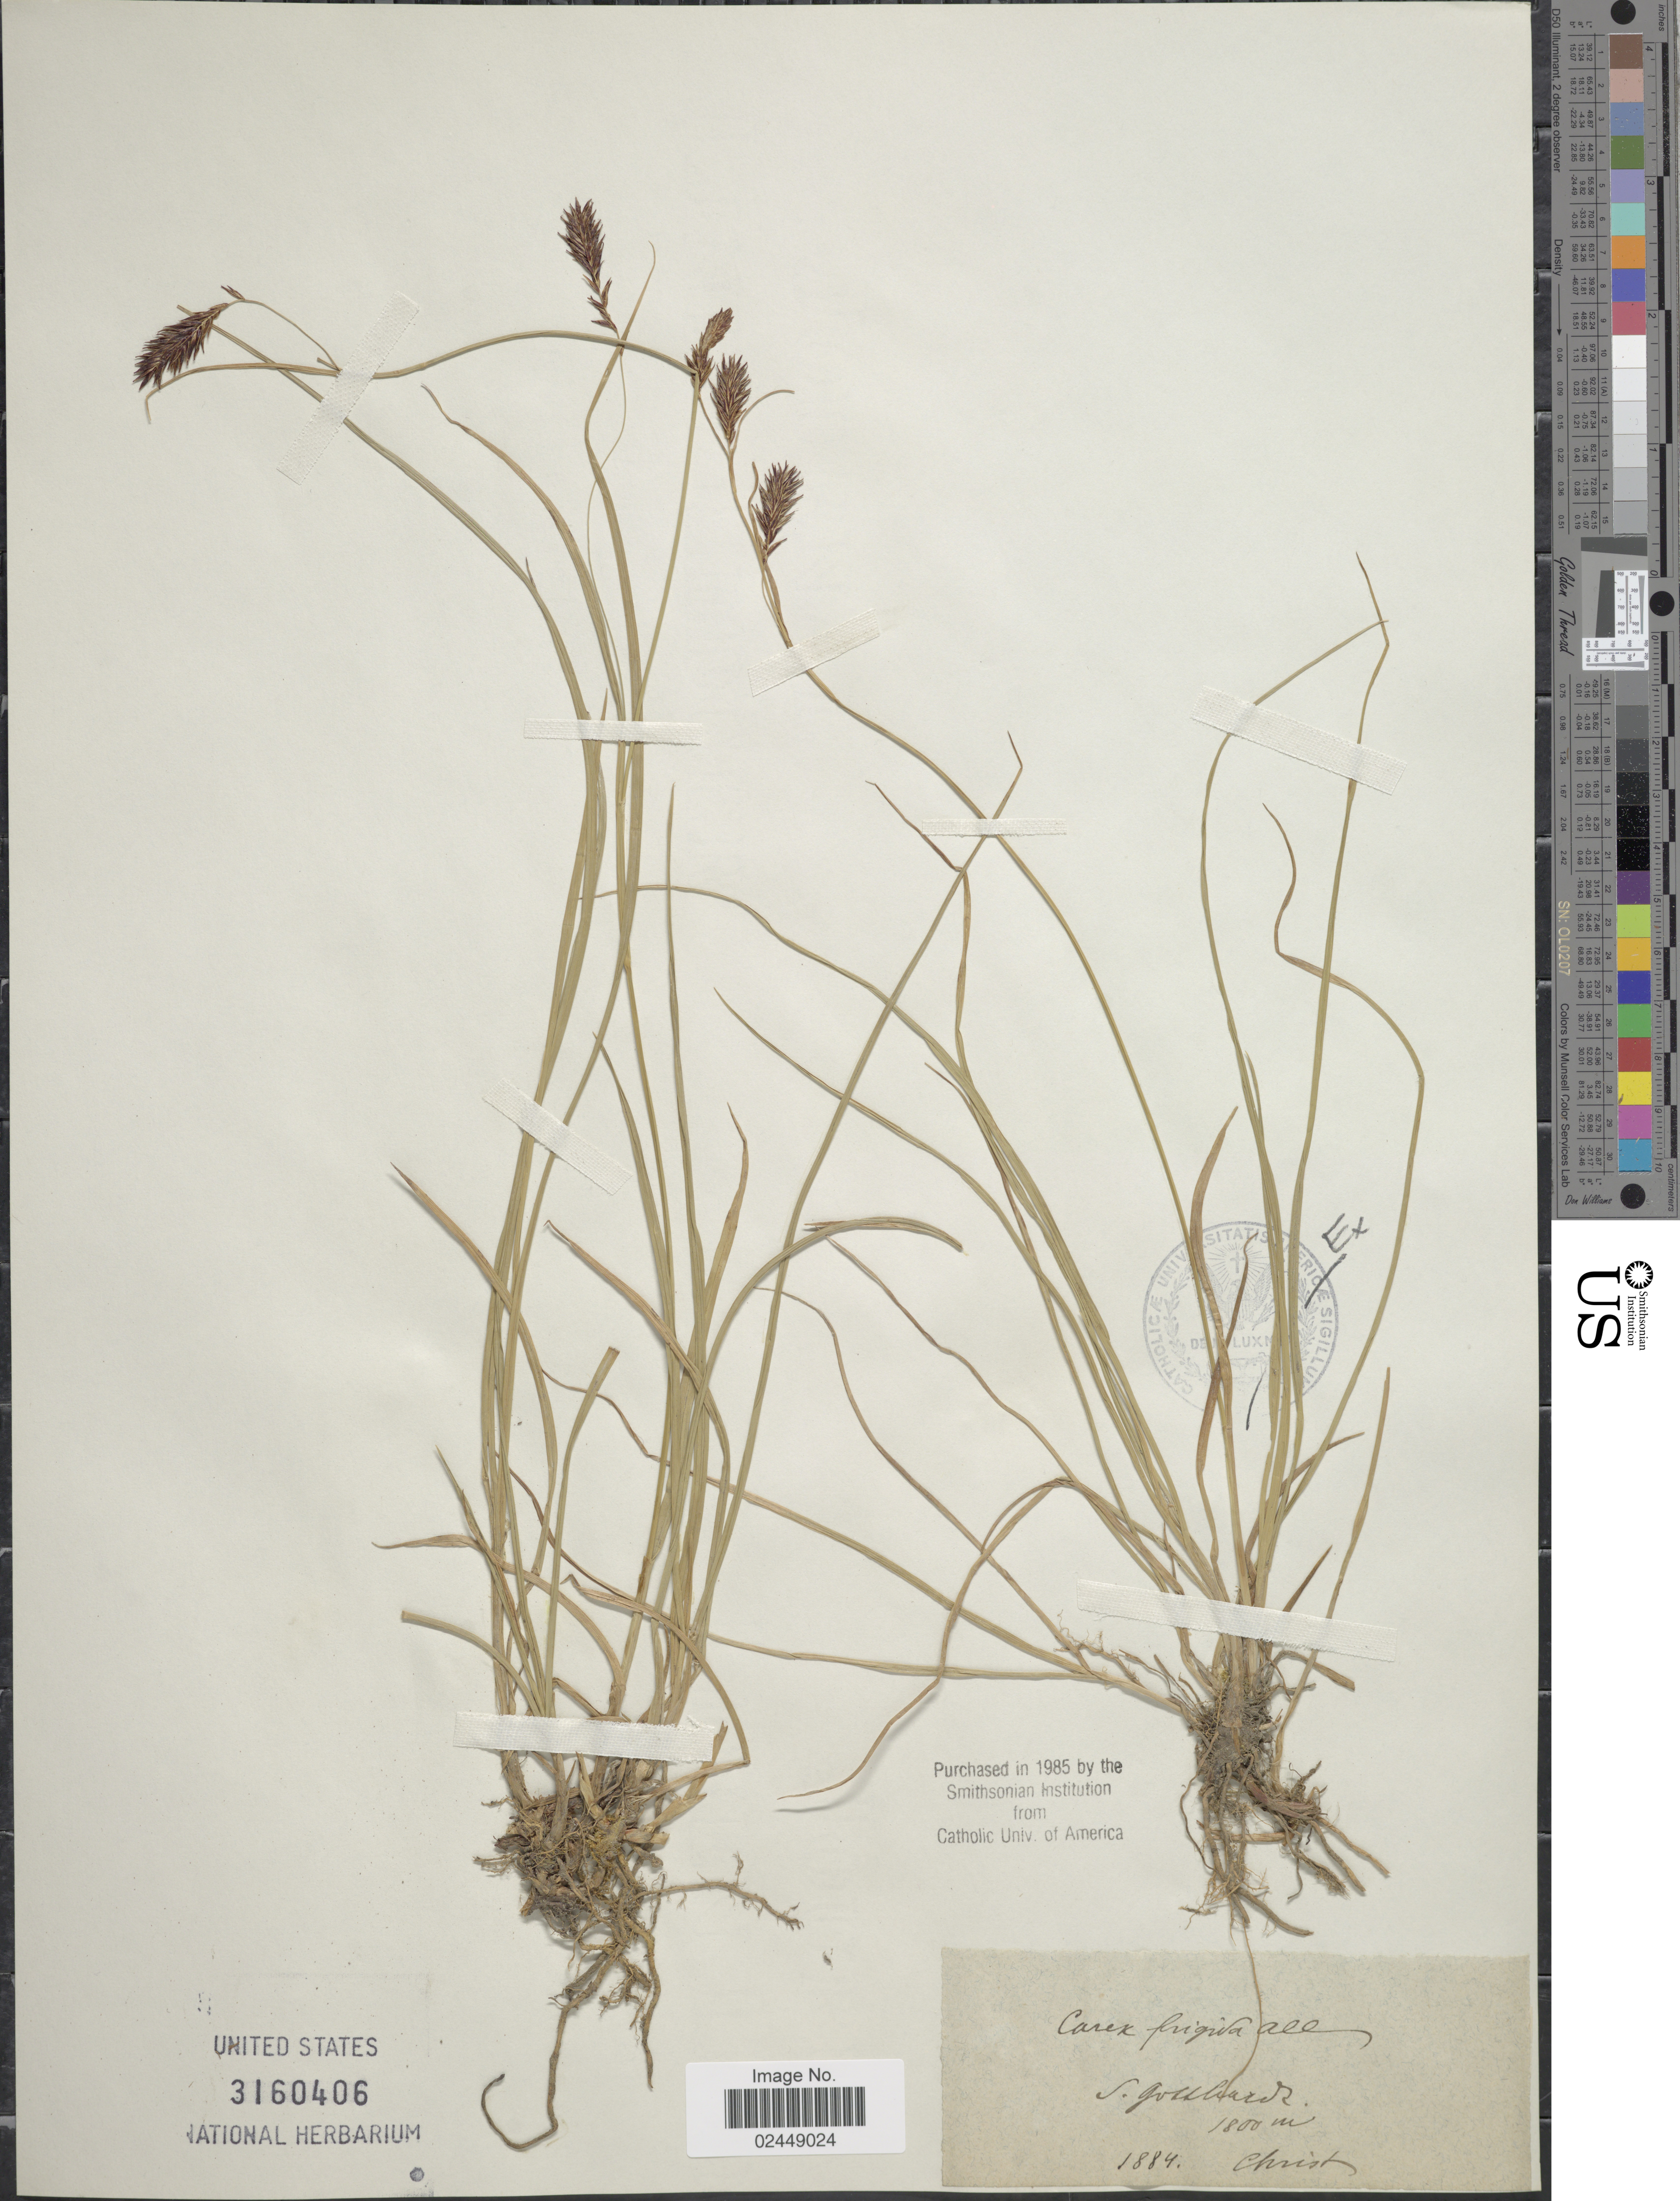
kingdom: Plantae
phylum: Tracheophyta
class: Liliopsida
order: Poales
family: Cyperaceae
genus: Carex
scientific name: Carex frigida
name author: All.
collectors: Christ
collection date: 1884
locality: S. Gottharde [interpreted]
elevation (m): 1800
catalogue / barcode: US 3160406